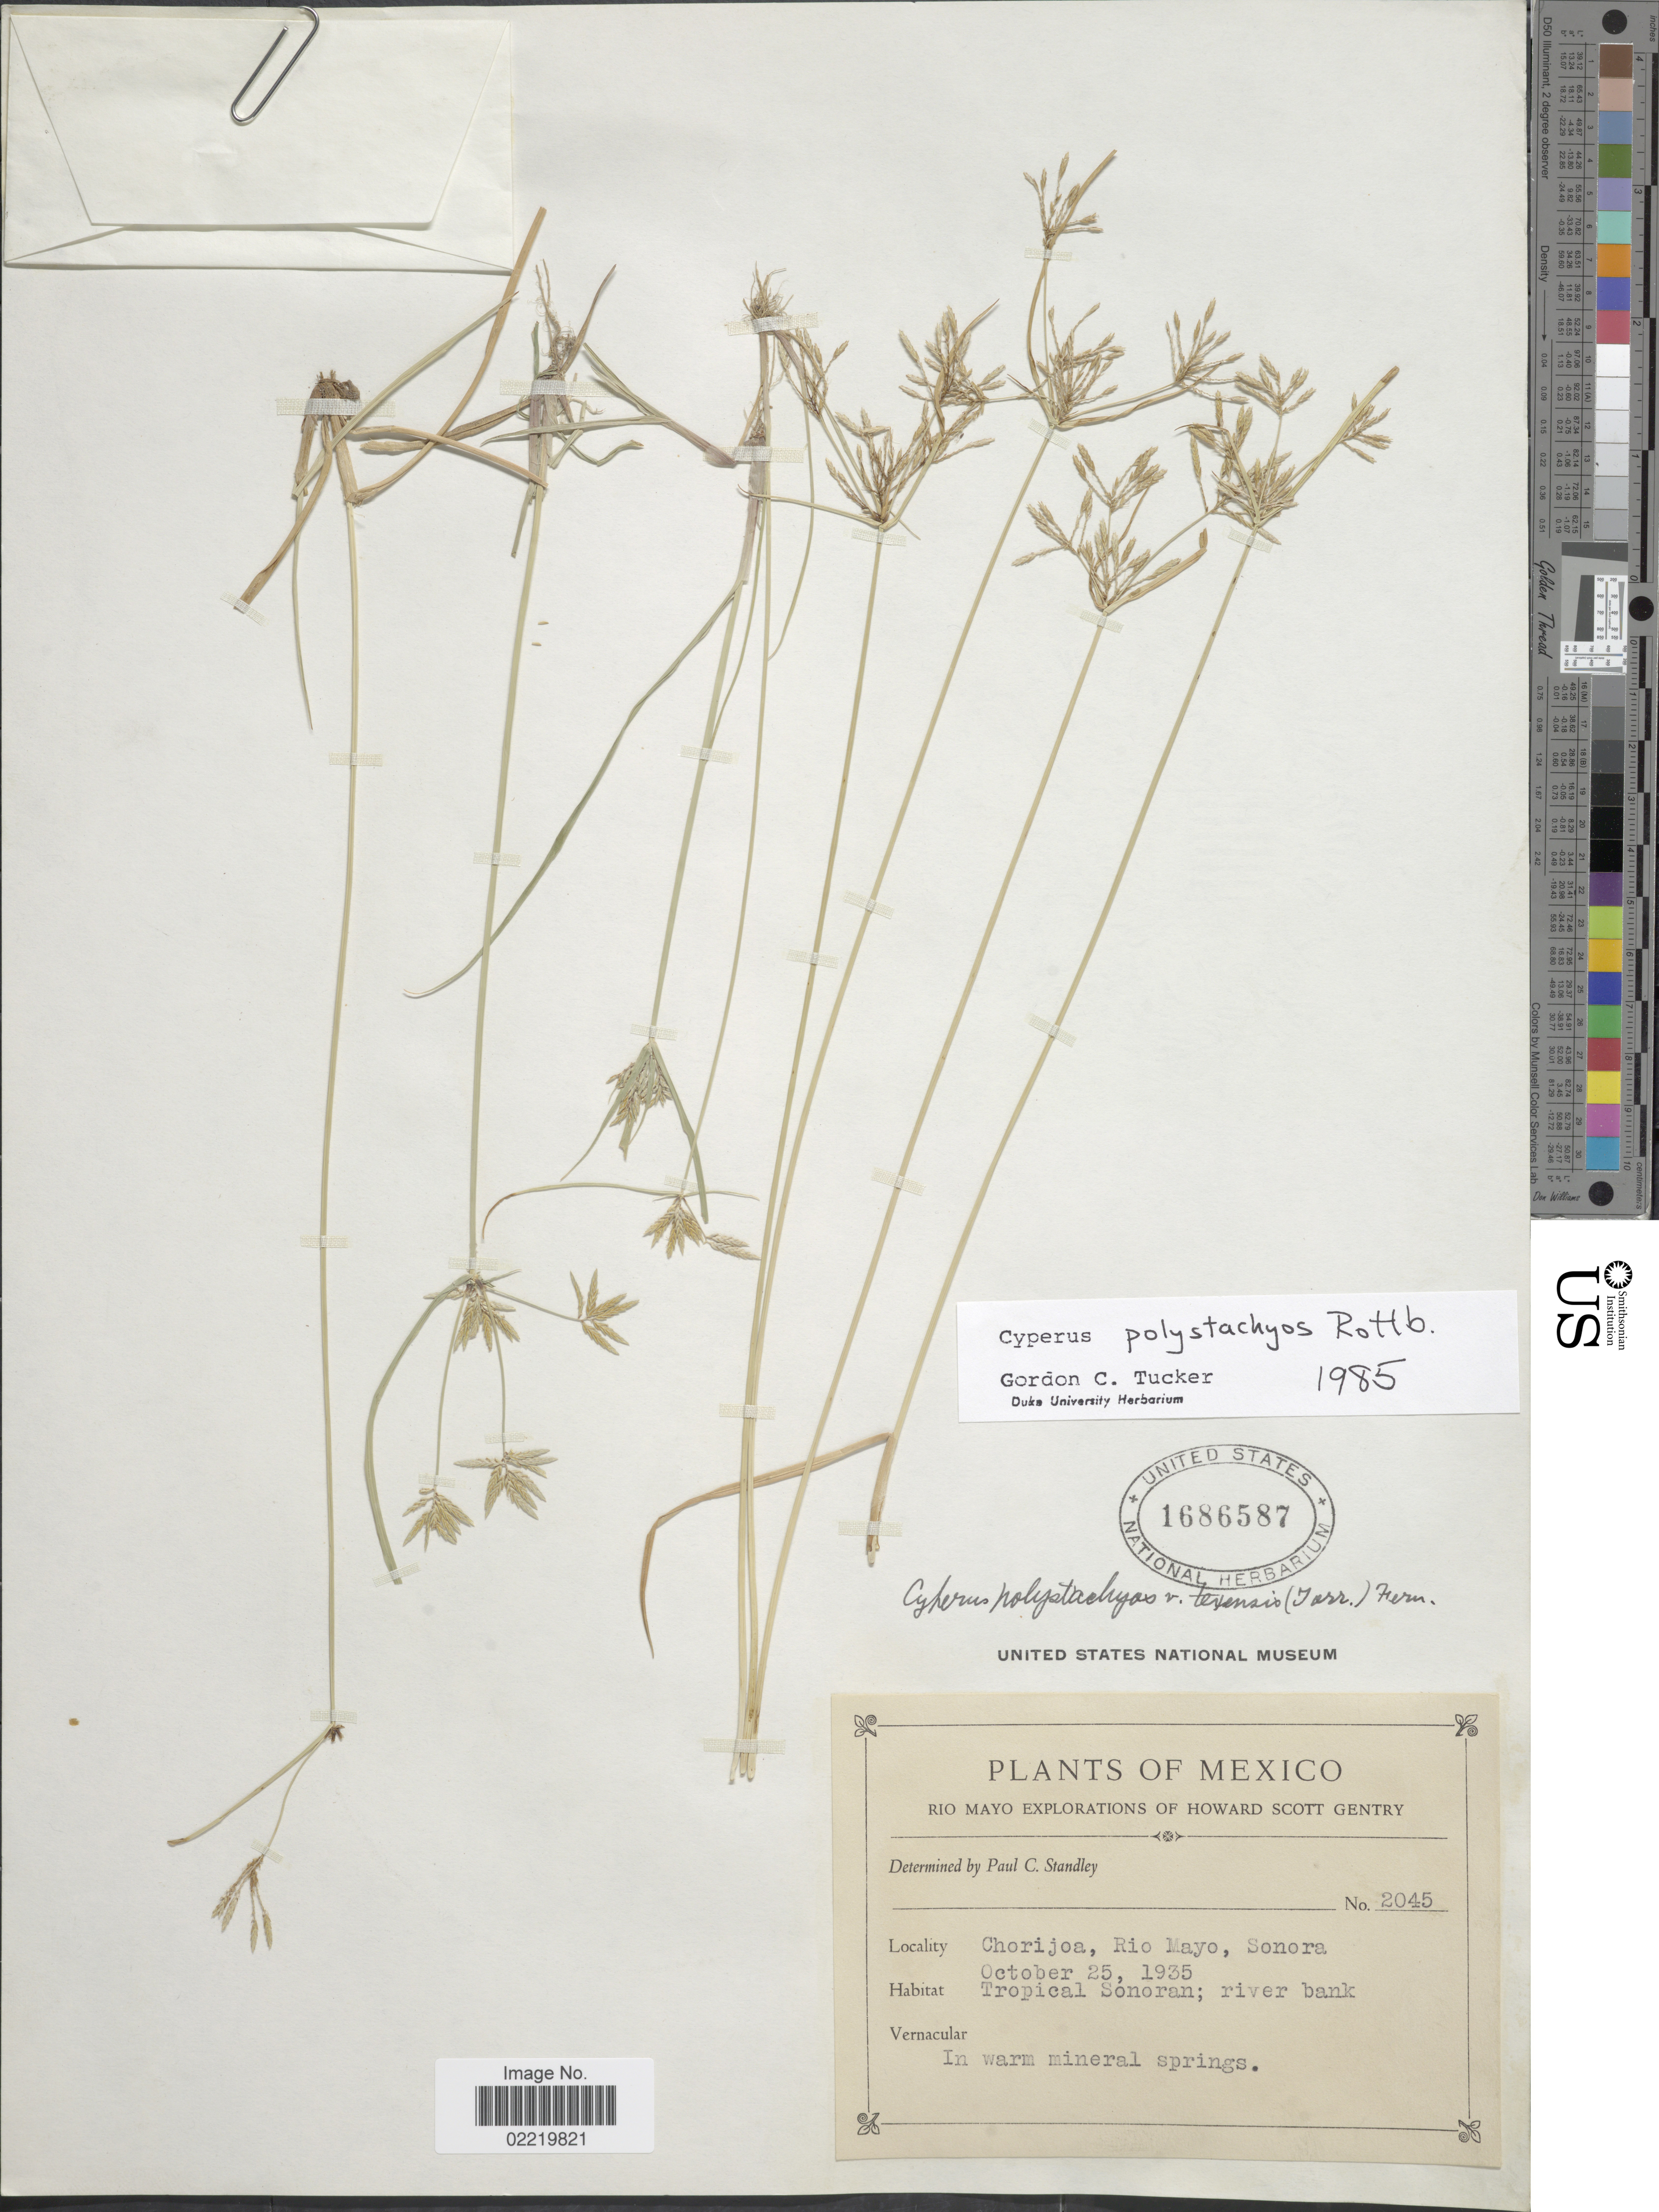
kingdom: Plantae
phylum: Tracheophyta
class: Liliopsida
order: Poales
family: Cyperaceae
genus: Cyperus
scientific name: Cyperus polystachyos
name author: Rottb.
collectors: H. S. Gentry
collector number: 2045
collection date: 1935-10-25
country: Mexico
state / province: Sonora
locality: Chorijoa, Rio Mayo, Tropical Sonoran; river bank, in warm mineral springs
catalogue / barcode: US 1686587